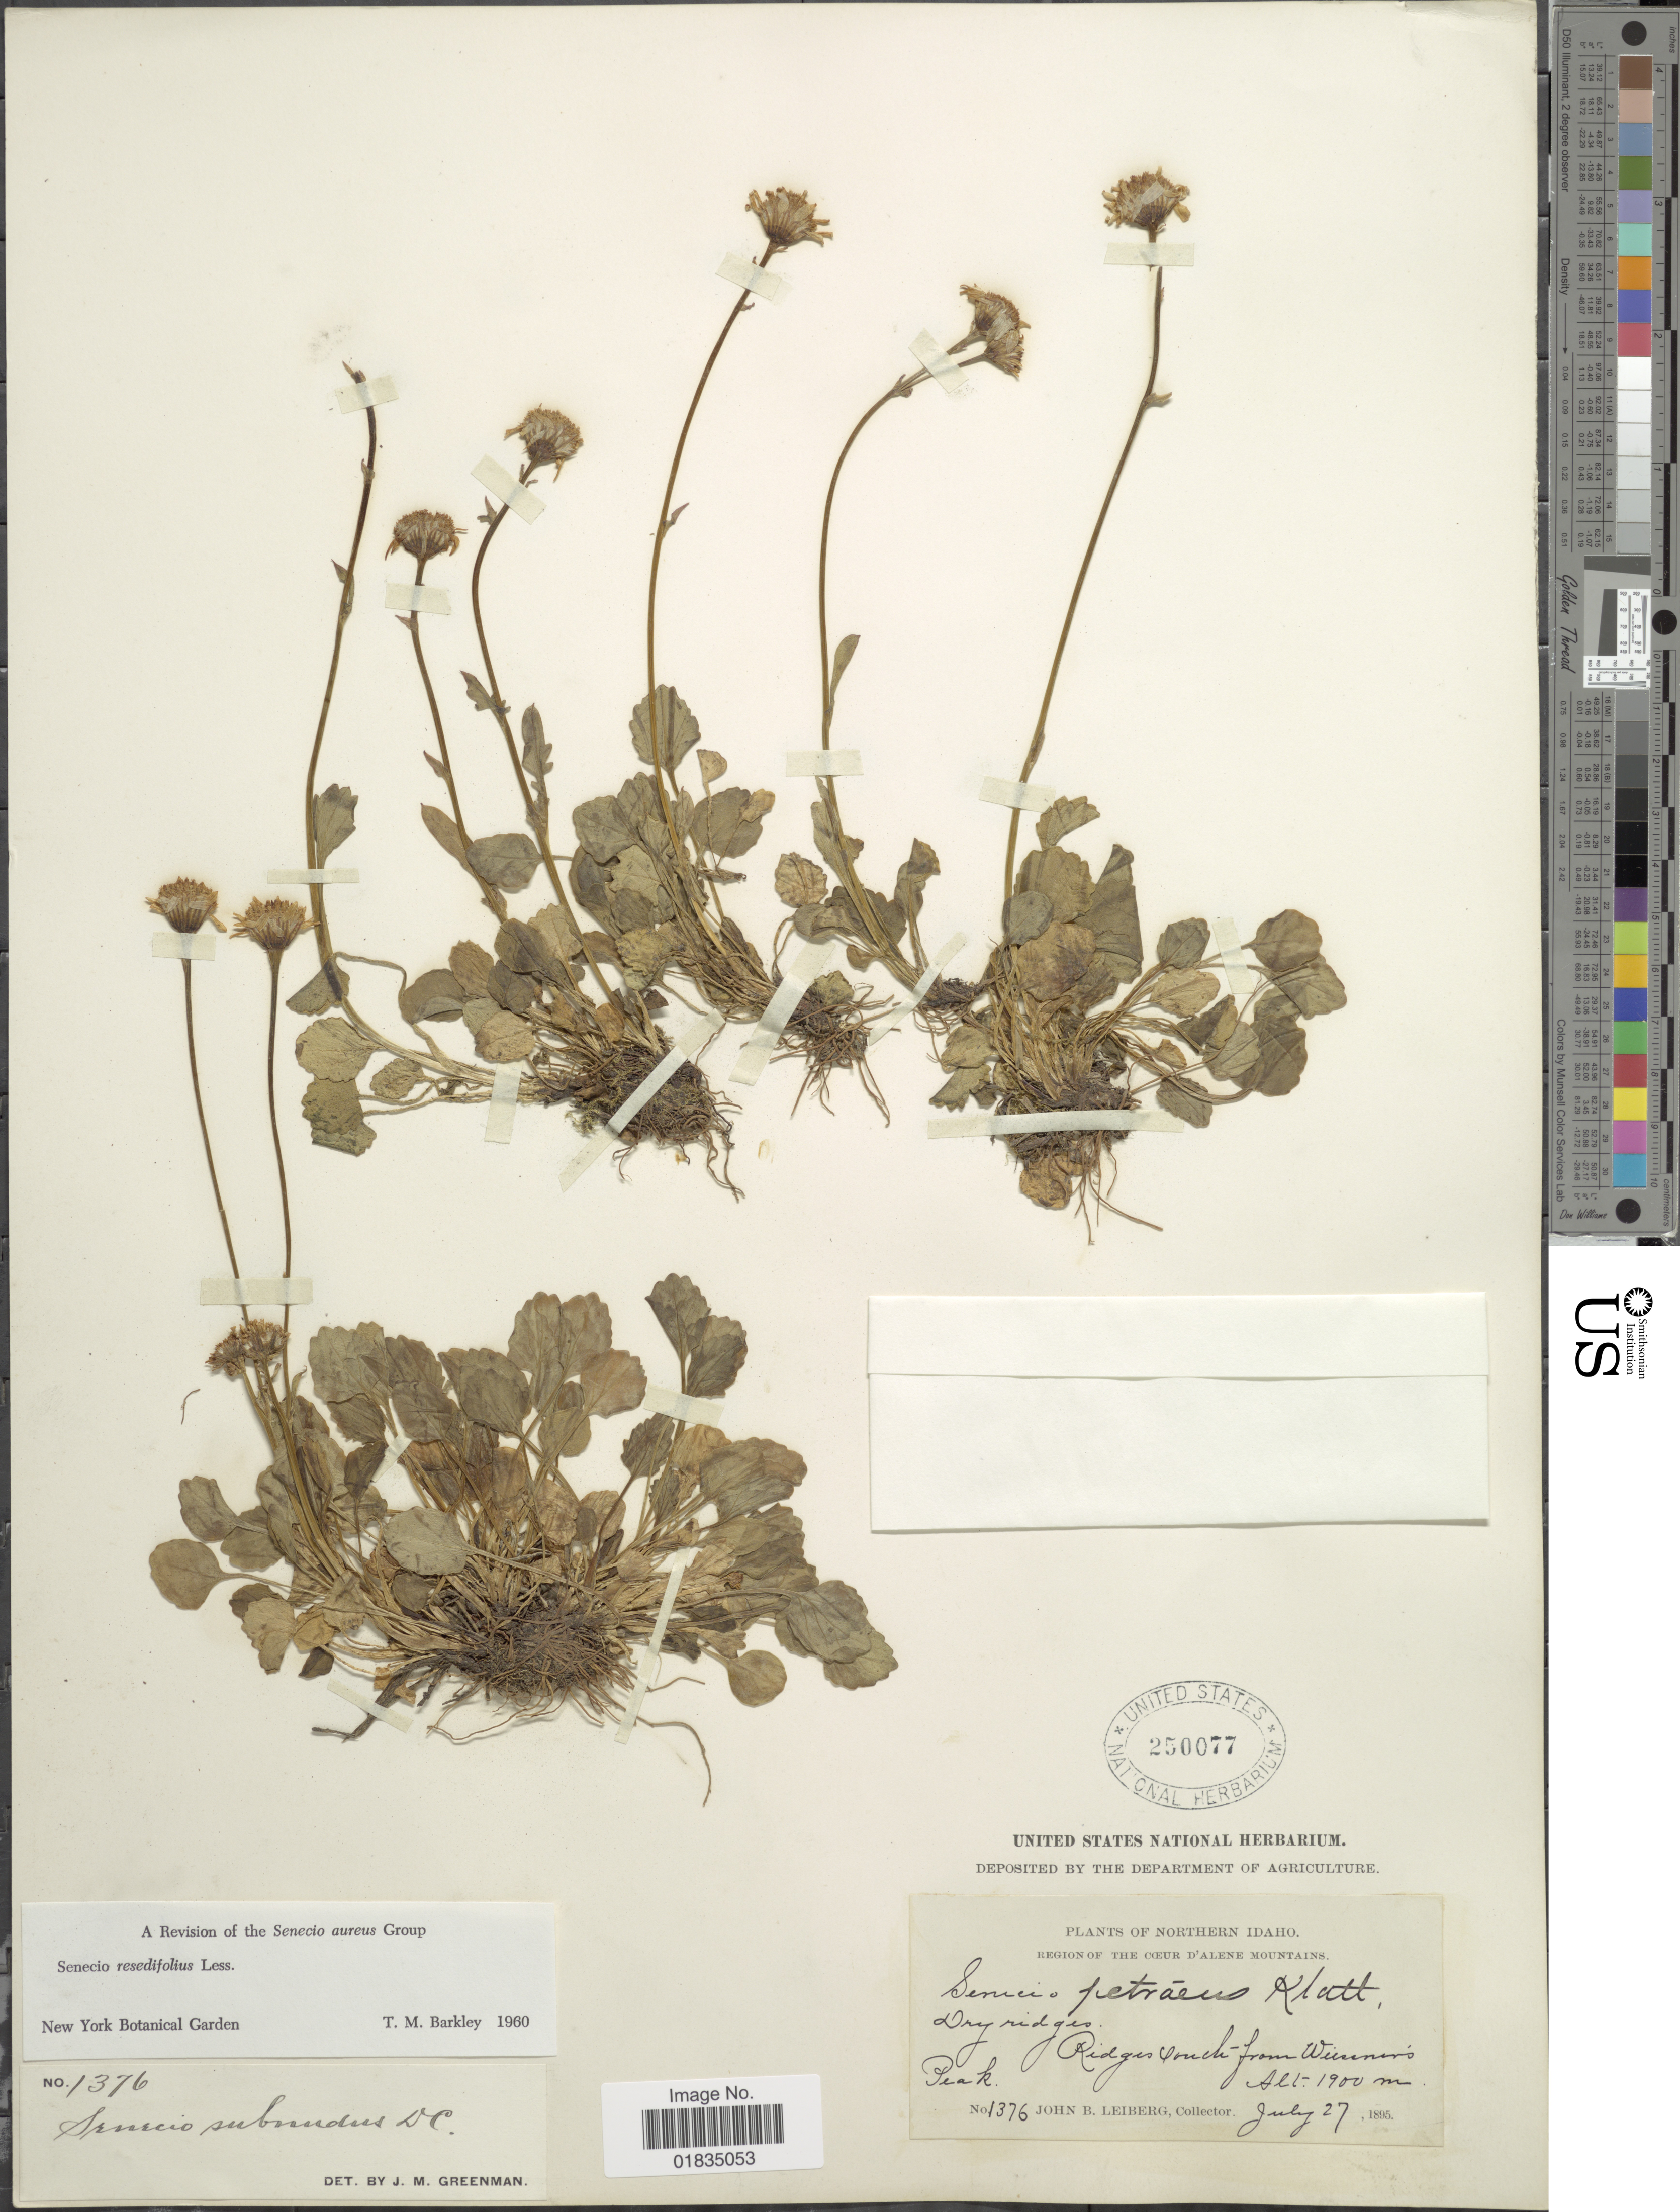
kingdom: Plantae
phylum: Tracheophyta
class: Magnoliopsida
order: Asterales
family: Asteraceae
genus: Packera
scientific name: Packera heterophylla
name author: (Fisch.) E. Wiebe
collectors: J. B. Leiberg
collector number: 1376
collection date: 1895-07-27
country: United States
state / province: Idaho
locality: Southern Idaho, Ridges south from Wiesener's Peak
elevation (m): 1900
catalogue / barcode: US 250077